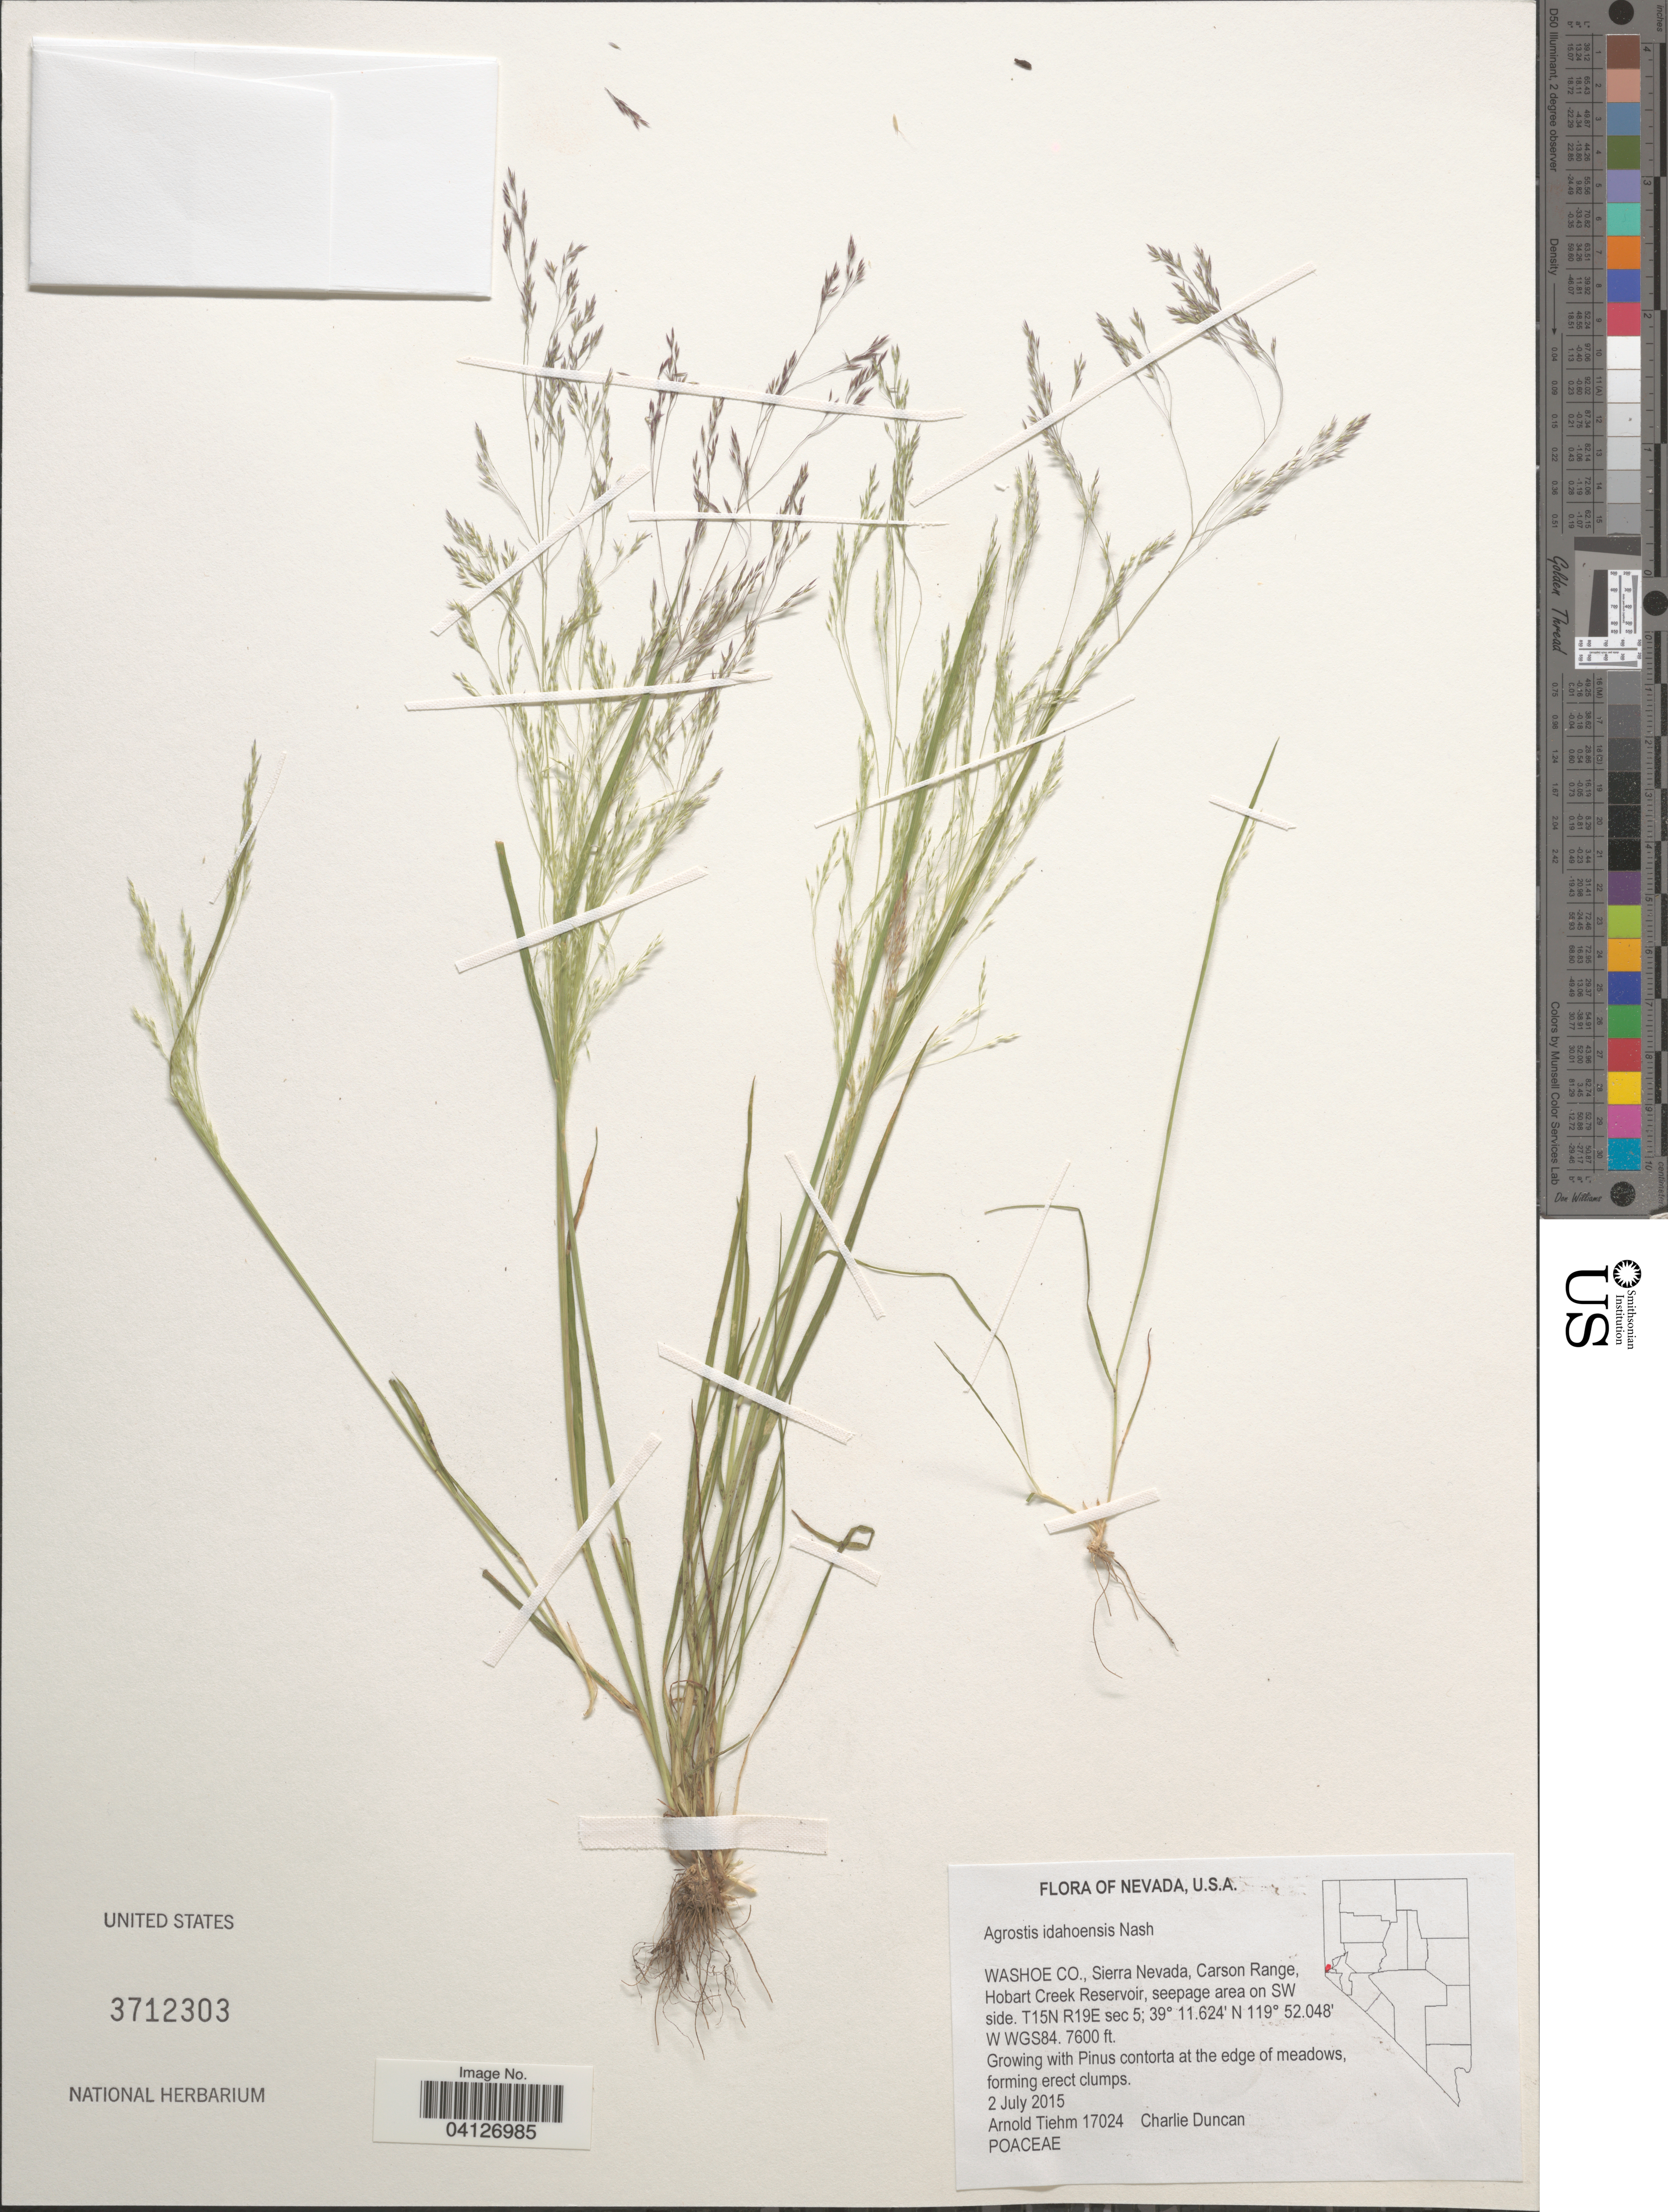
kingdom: Plantae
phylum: Tracheophyta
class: Liliopsida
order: Poales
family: Poaceae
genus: Agrostis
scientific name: Agrostis idahoensis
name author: Nash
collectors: A. Tiehm & C. Duncan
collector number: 17024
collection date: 2015-07-02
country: United States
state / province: Nevada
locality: Washoe Co., Sierra Nevada, Carson Range, Hobart Creek Reservoir, seepage area on SW side. T15N R19E sec 5. WGS84.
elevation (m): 2316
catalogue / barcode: US 3712303